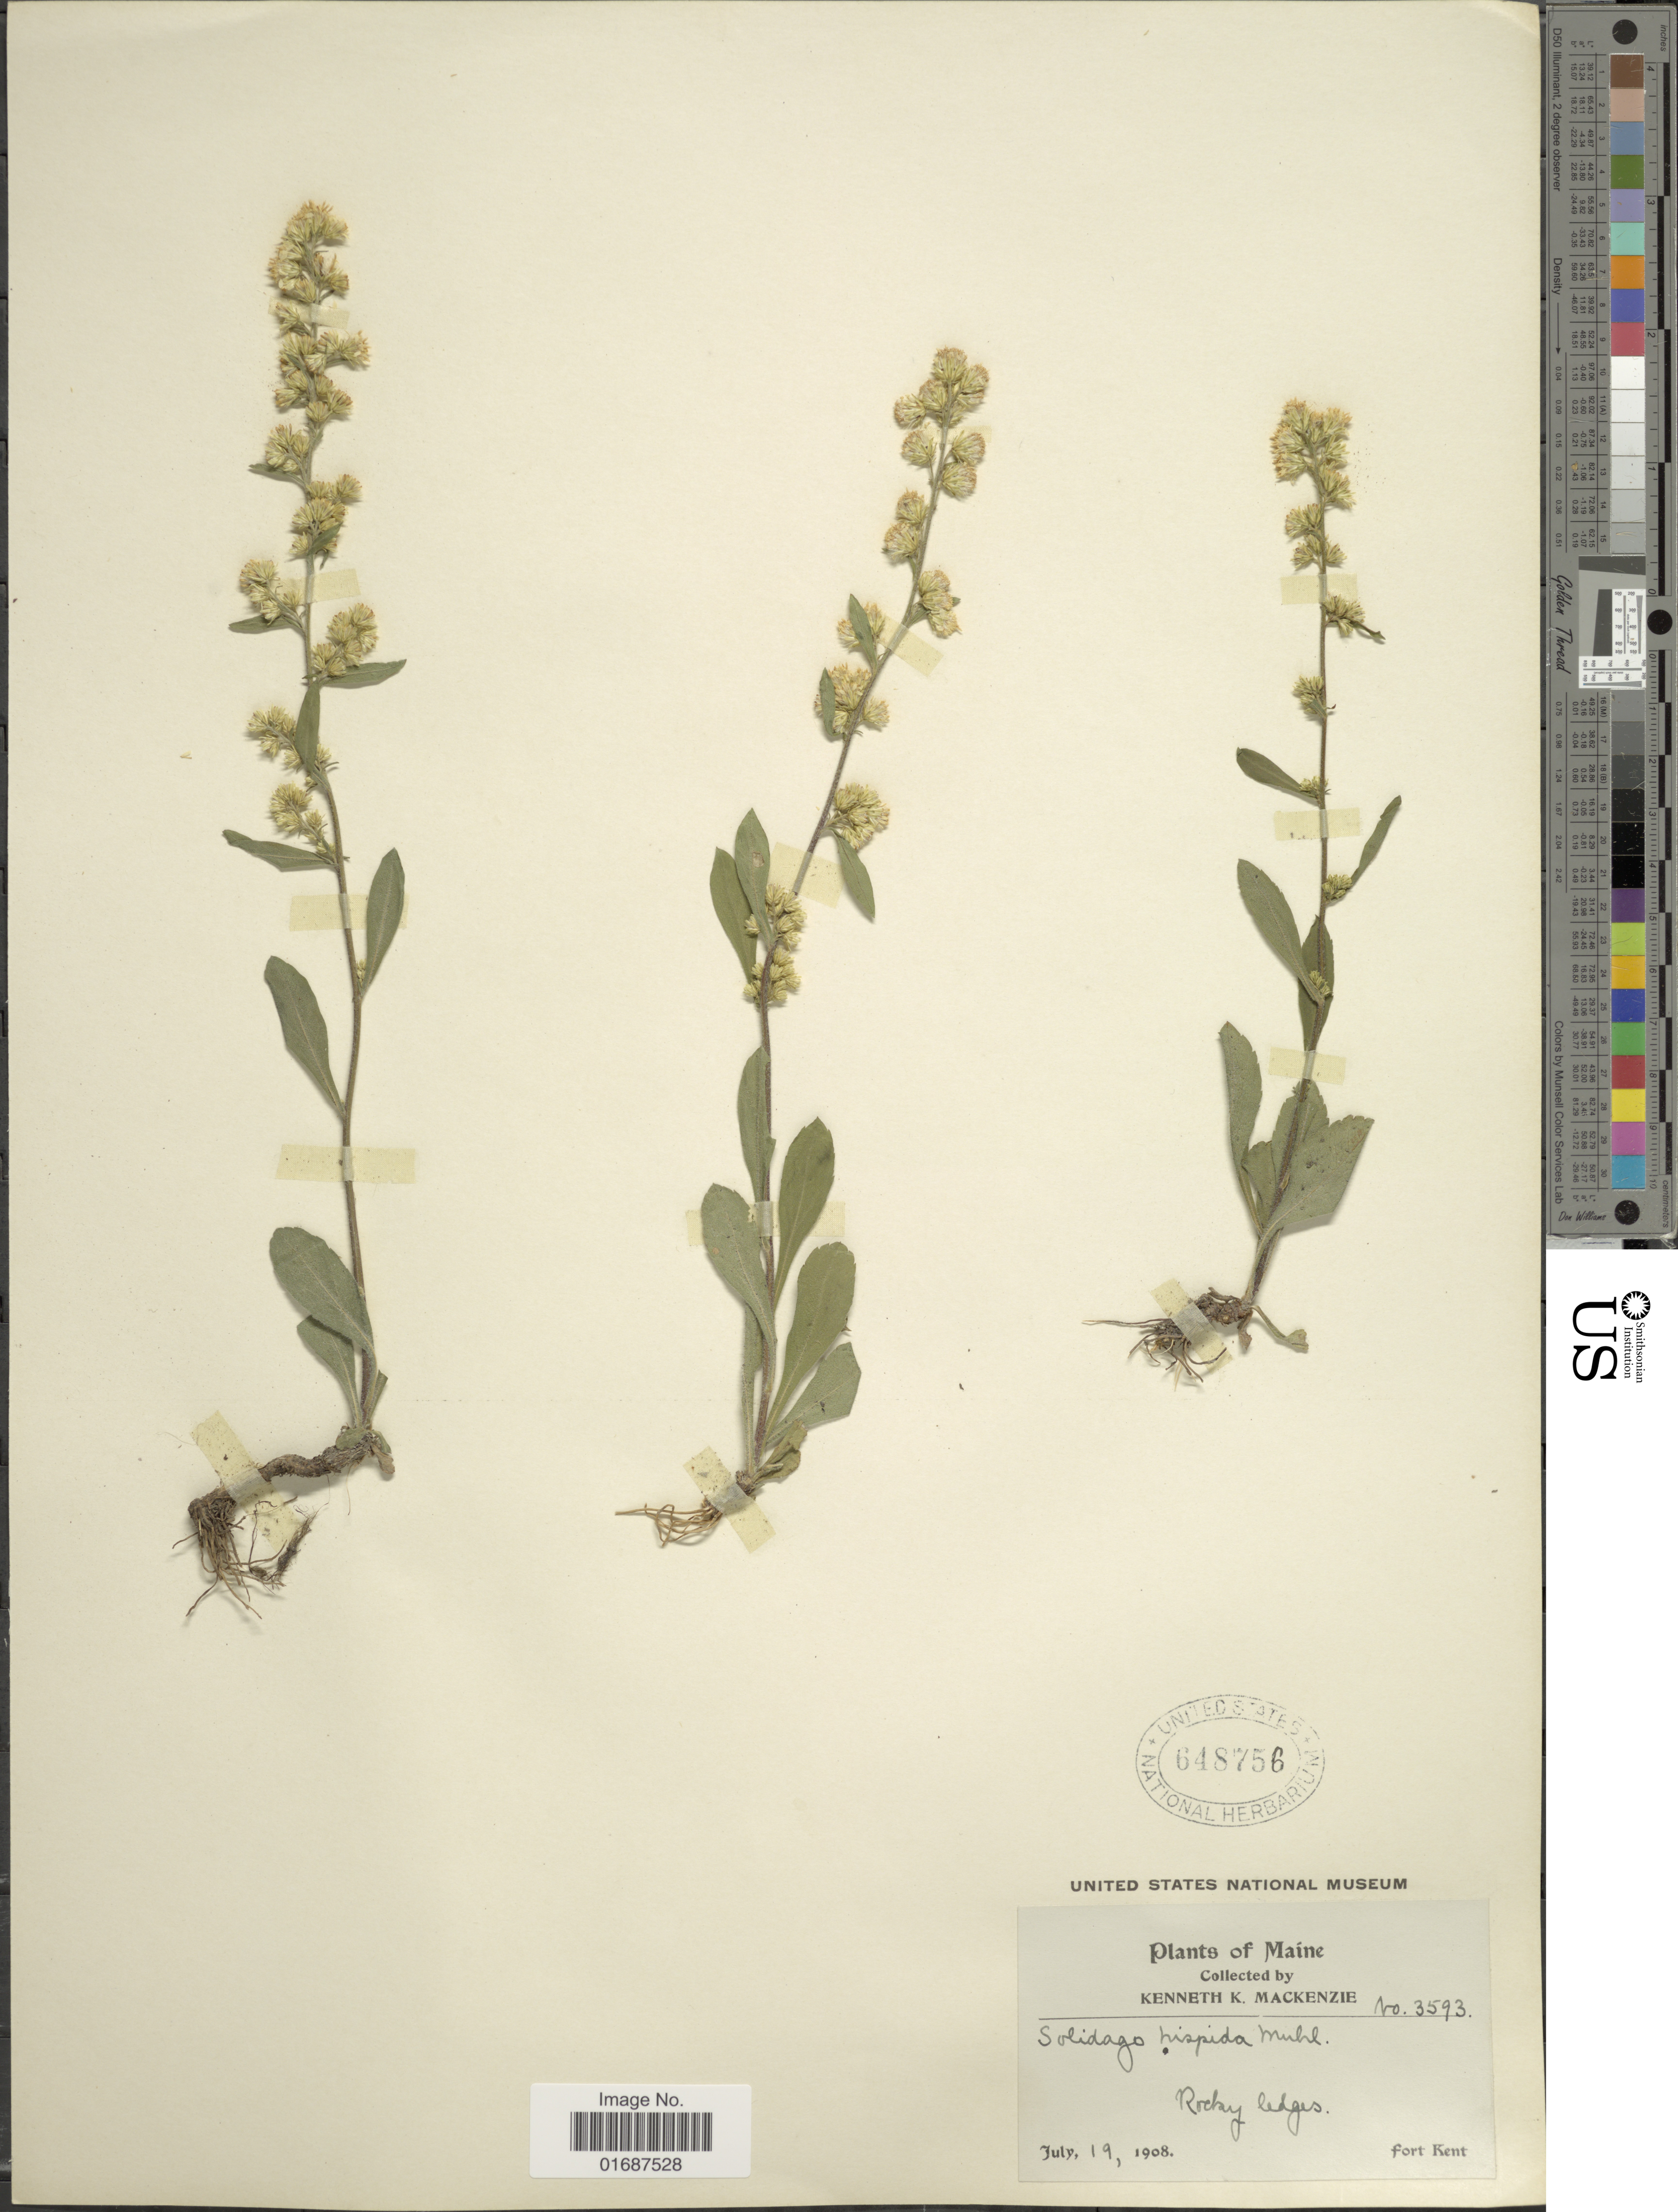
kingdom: Plantae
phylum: Tracheophyta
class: Magnoliopsida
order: Asterales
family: Asteraceae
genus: Solidago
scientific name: Solidago hispida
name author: Muhl. ex Willd.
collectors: K. K. Mackenzie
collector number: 3593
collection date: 1908-07-19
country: United States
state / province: Maine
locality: Fort Kent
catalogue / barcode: US 648756